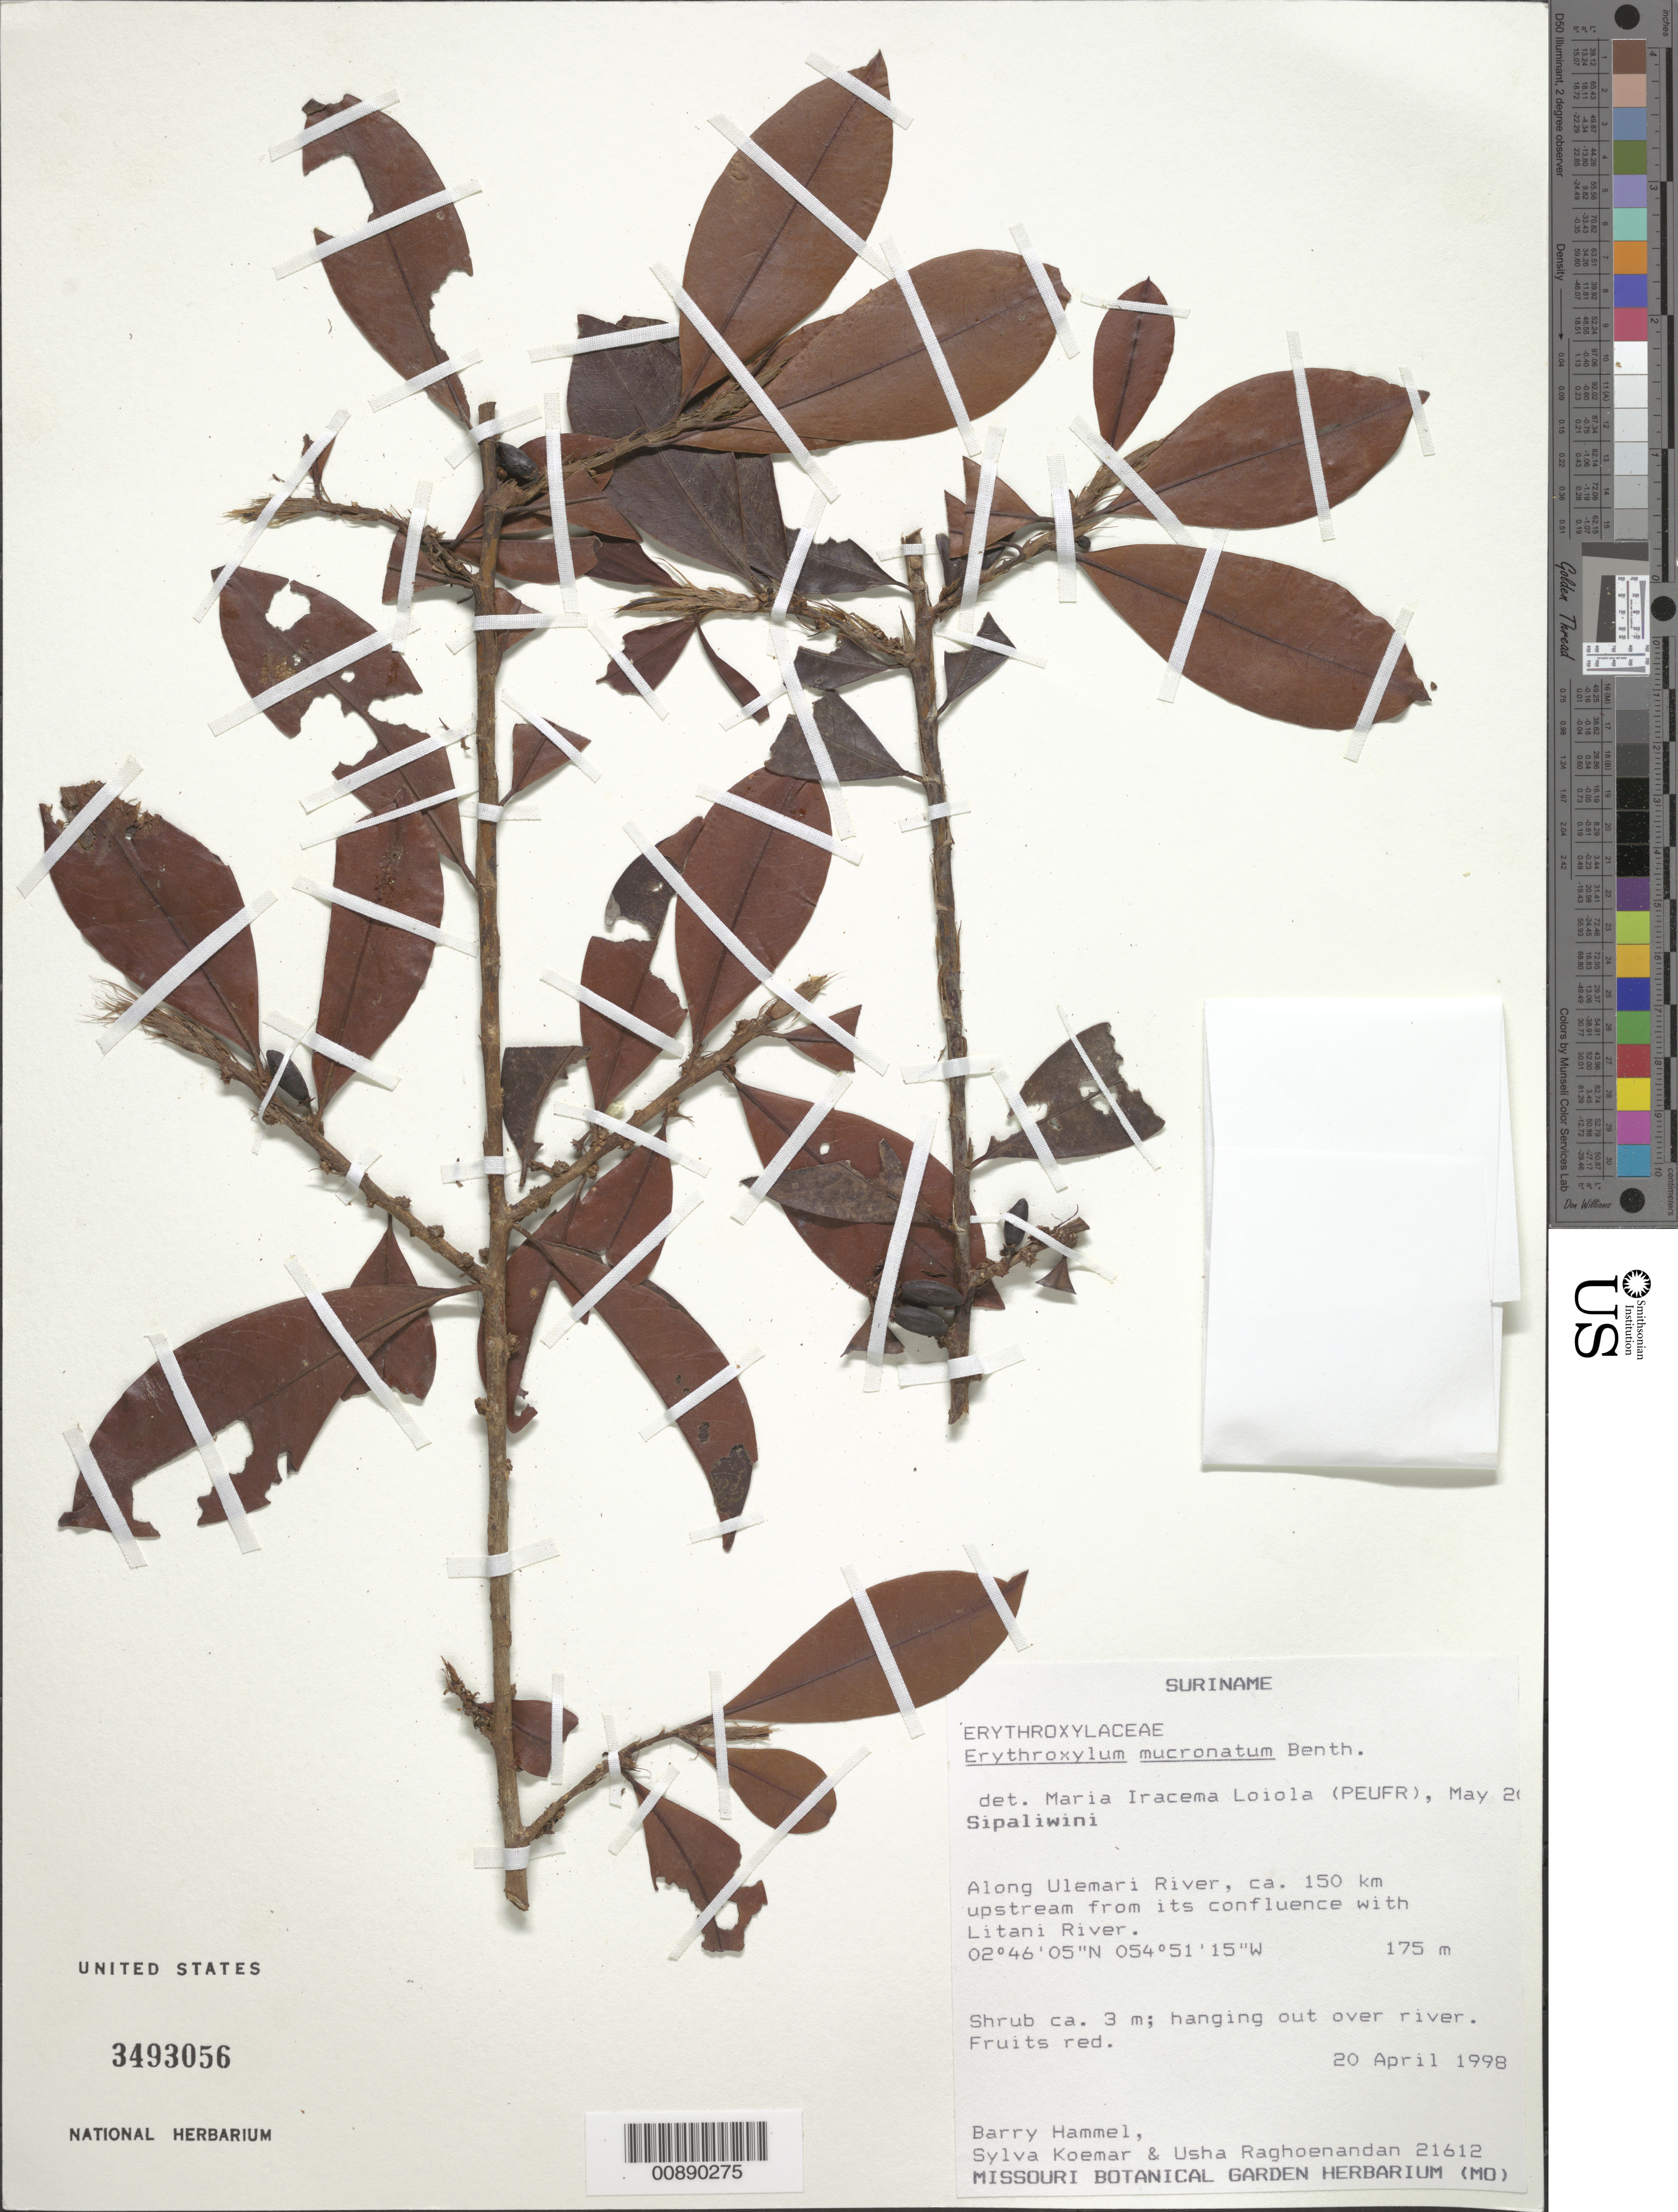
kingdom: Plantae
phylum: Tracheophyta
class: Magnoliopsida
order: Malpighiales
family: Erythroxylaceae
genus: Erythroxylum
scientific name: Erythroxylum mucronatum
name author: Benth.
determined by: Loiola, M. I. B.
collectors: B. Hammel, S. Koemar & U. Raghoenandan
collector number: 21612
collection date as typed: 20-Apr-98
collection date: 1998-04-20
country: Suriname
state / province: Sipaliwini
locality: Ulemari R., ca. 150 km upstream from confl. with Litani R.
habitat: Hanging out over river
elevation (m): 175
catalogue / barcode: US 3493056